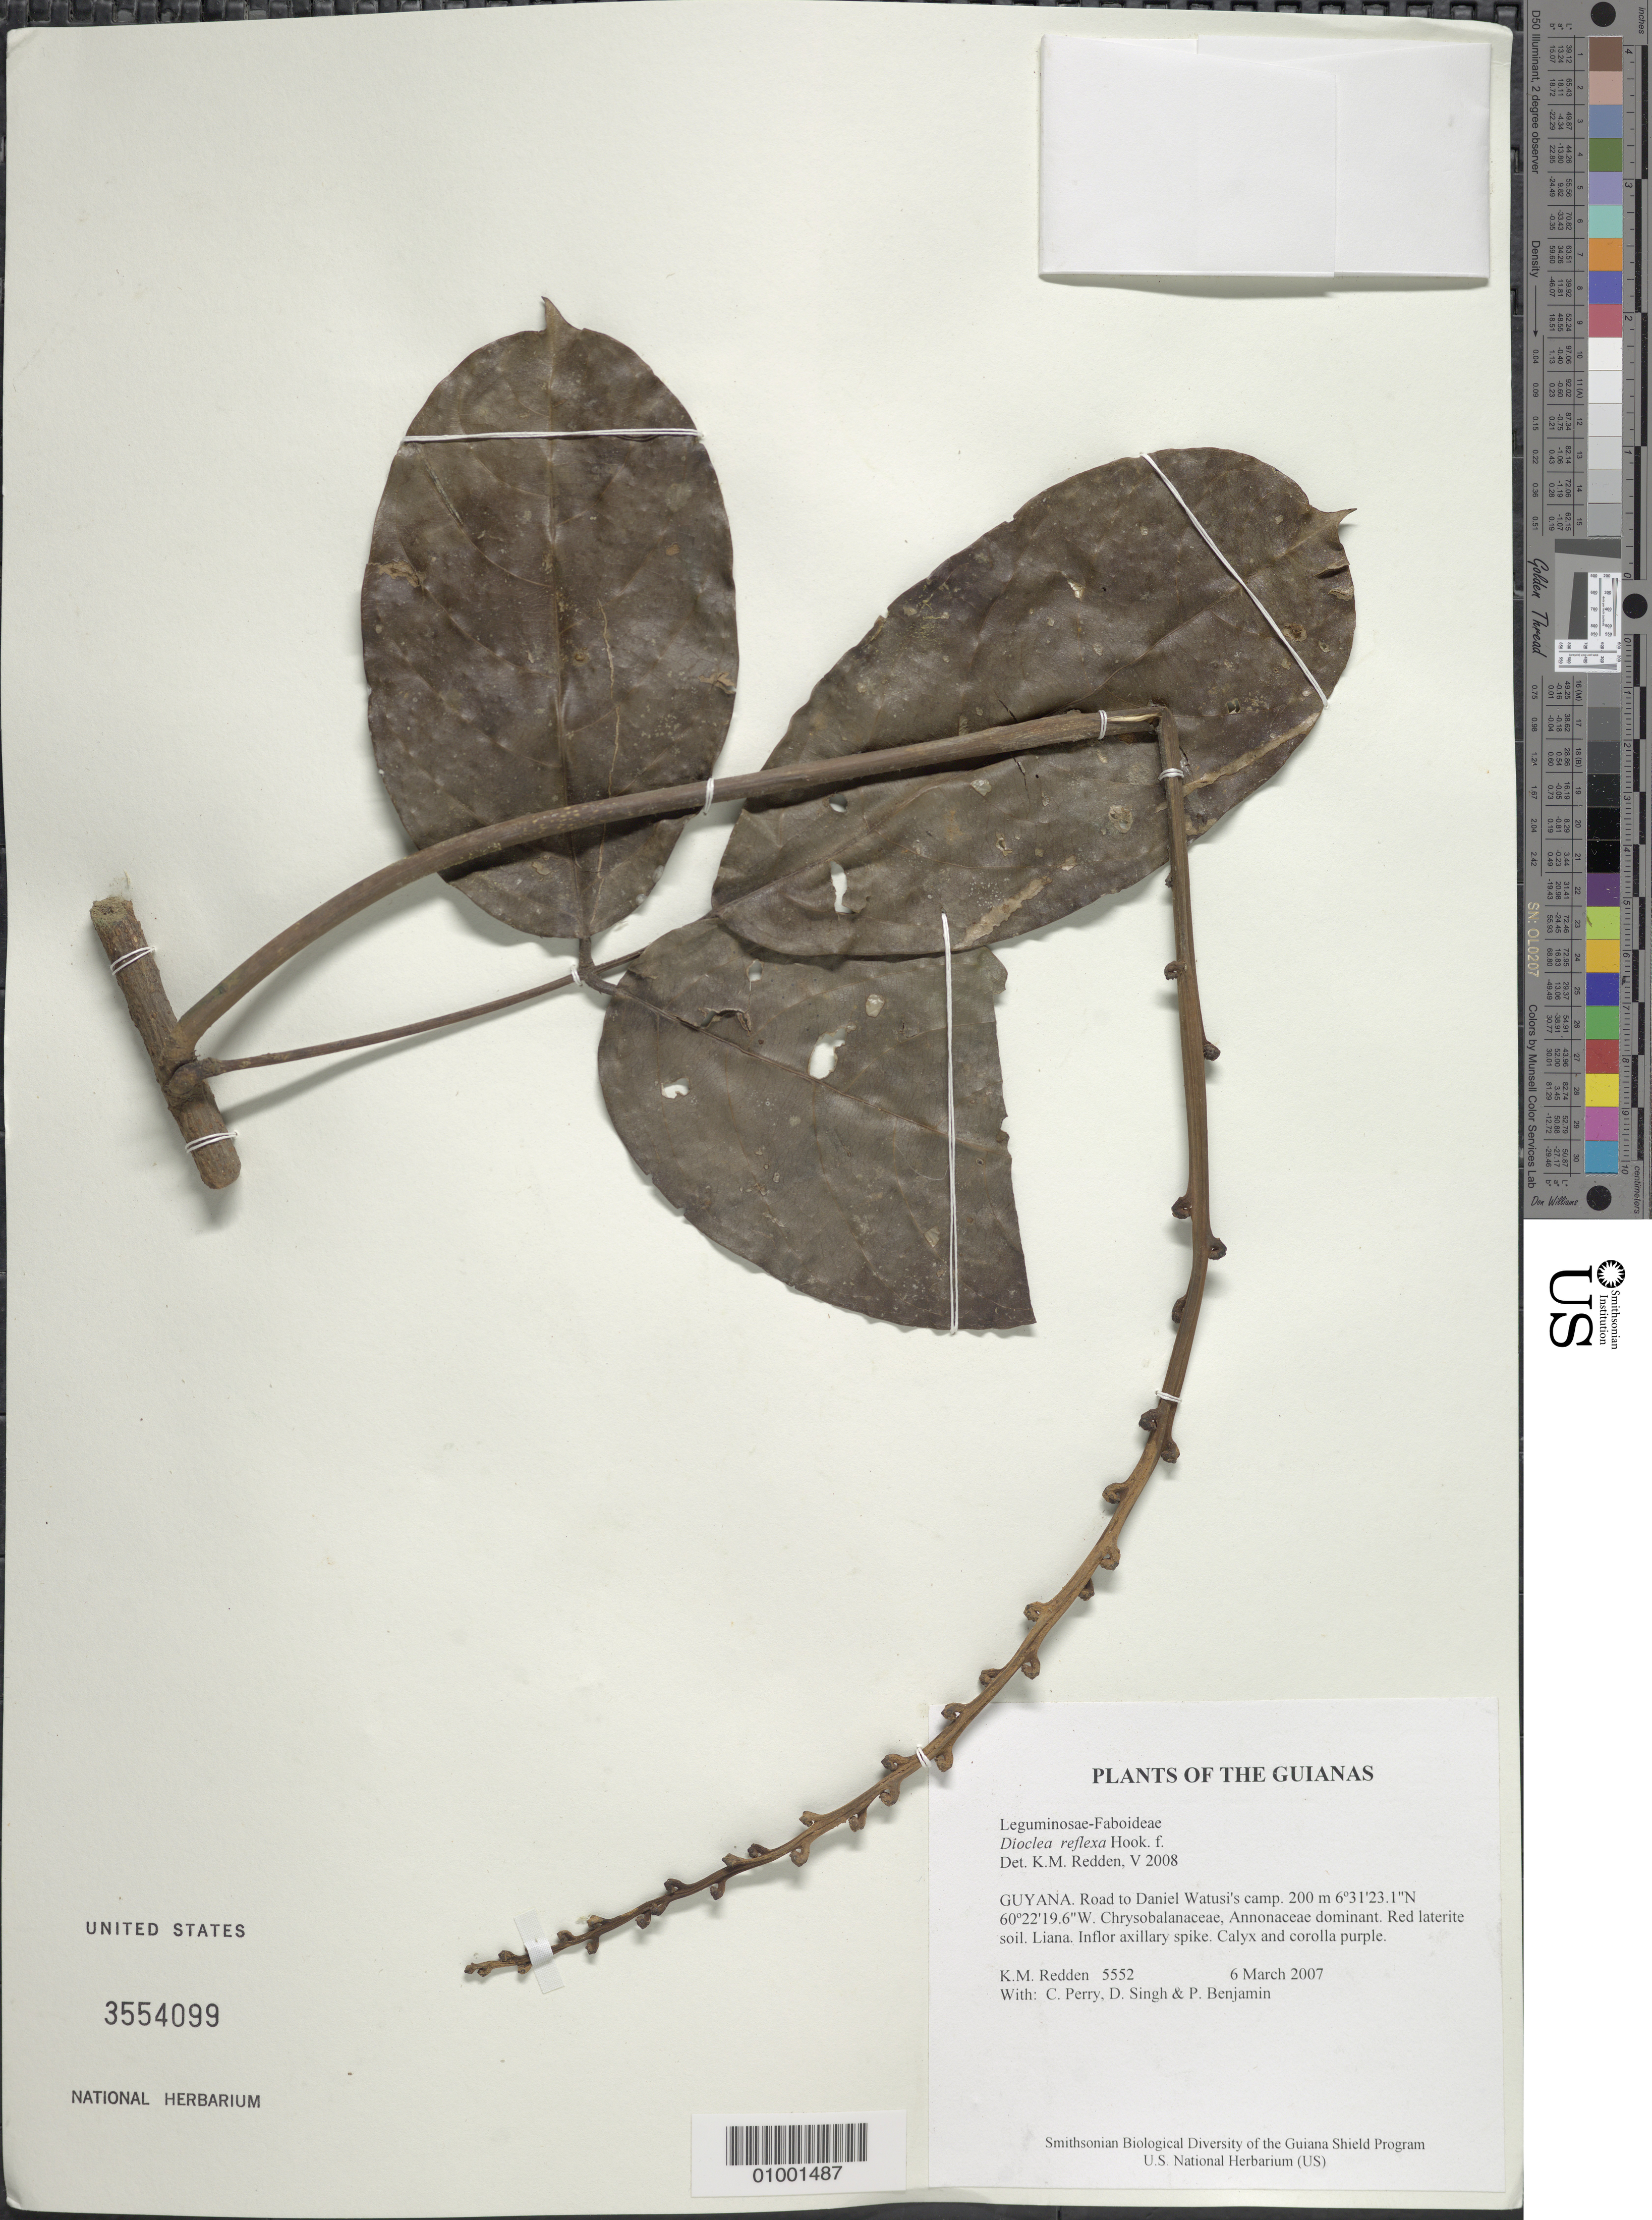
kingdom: Plantae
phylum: Tracheophyta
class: Magnoliopsida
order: Fabales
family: Fabaceae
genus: Macropsychanthus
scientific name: Macropsychanthus comosus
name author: (G. Mey.) L.P. Queiroz & Snak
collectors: K. M. Redden, C. Perry, D. Singh & P. Benjamin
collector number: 5552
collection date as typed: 6 March 2007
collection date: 2007-03-06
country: Guyana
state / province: Cuyuni-Mazaruni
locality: Road to Daniel Watusi's camp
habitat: Chrysobalanaceae, Annonaceae dominant. Red laterite soil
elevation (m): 200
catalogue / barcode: US 3554099